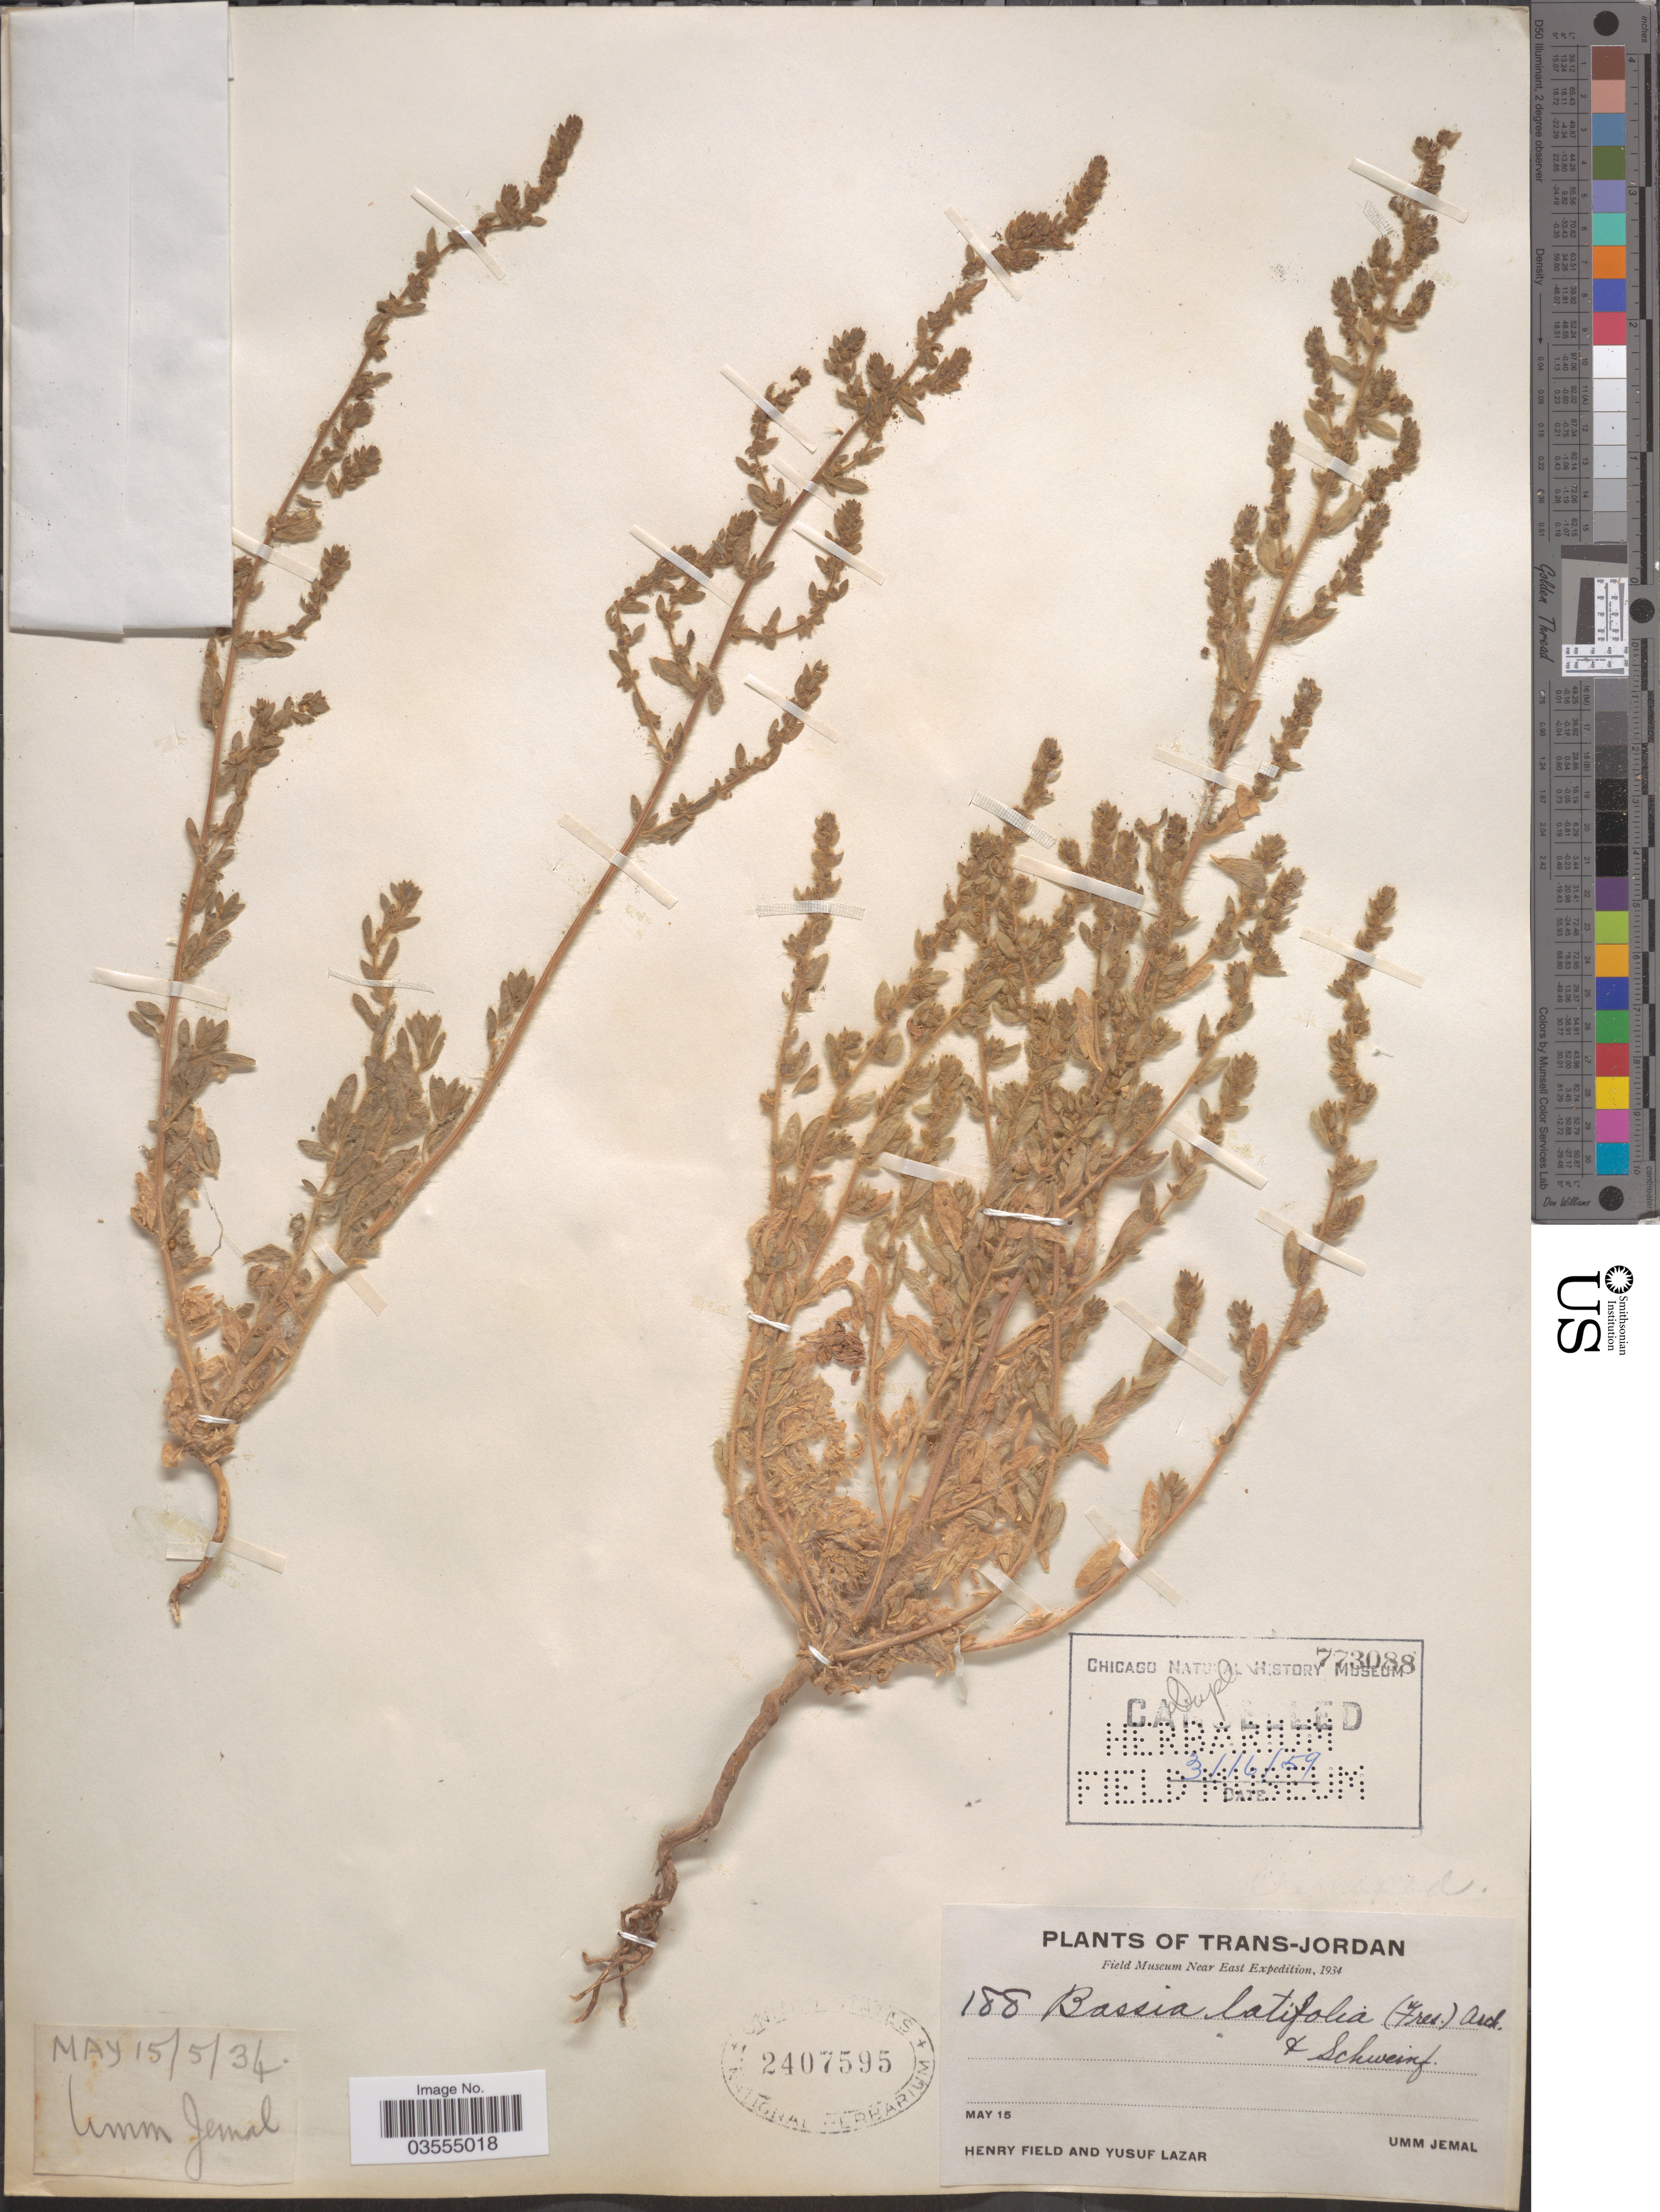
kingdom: Plantae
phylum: Tracheophyta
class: Magnoliopsida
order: Caryophyllales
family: Amaranthaceae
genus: Bassia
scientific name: Bassia sp.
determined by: Strong, Mark T., (BOT), Smithsonian Institution - National Museum of Natural History (UNITED STATES)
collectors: H. Field & Y. Lazar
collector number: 188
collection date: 1934-05-15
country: Jordan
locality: Trans-Jordan. Umm Jemal.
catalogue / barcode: US 2407595